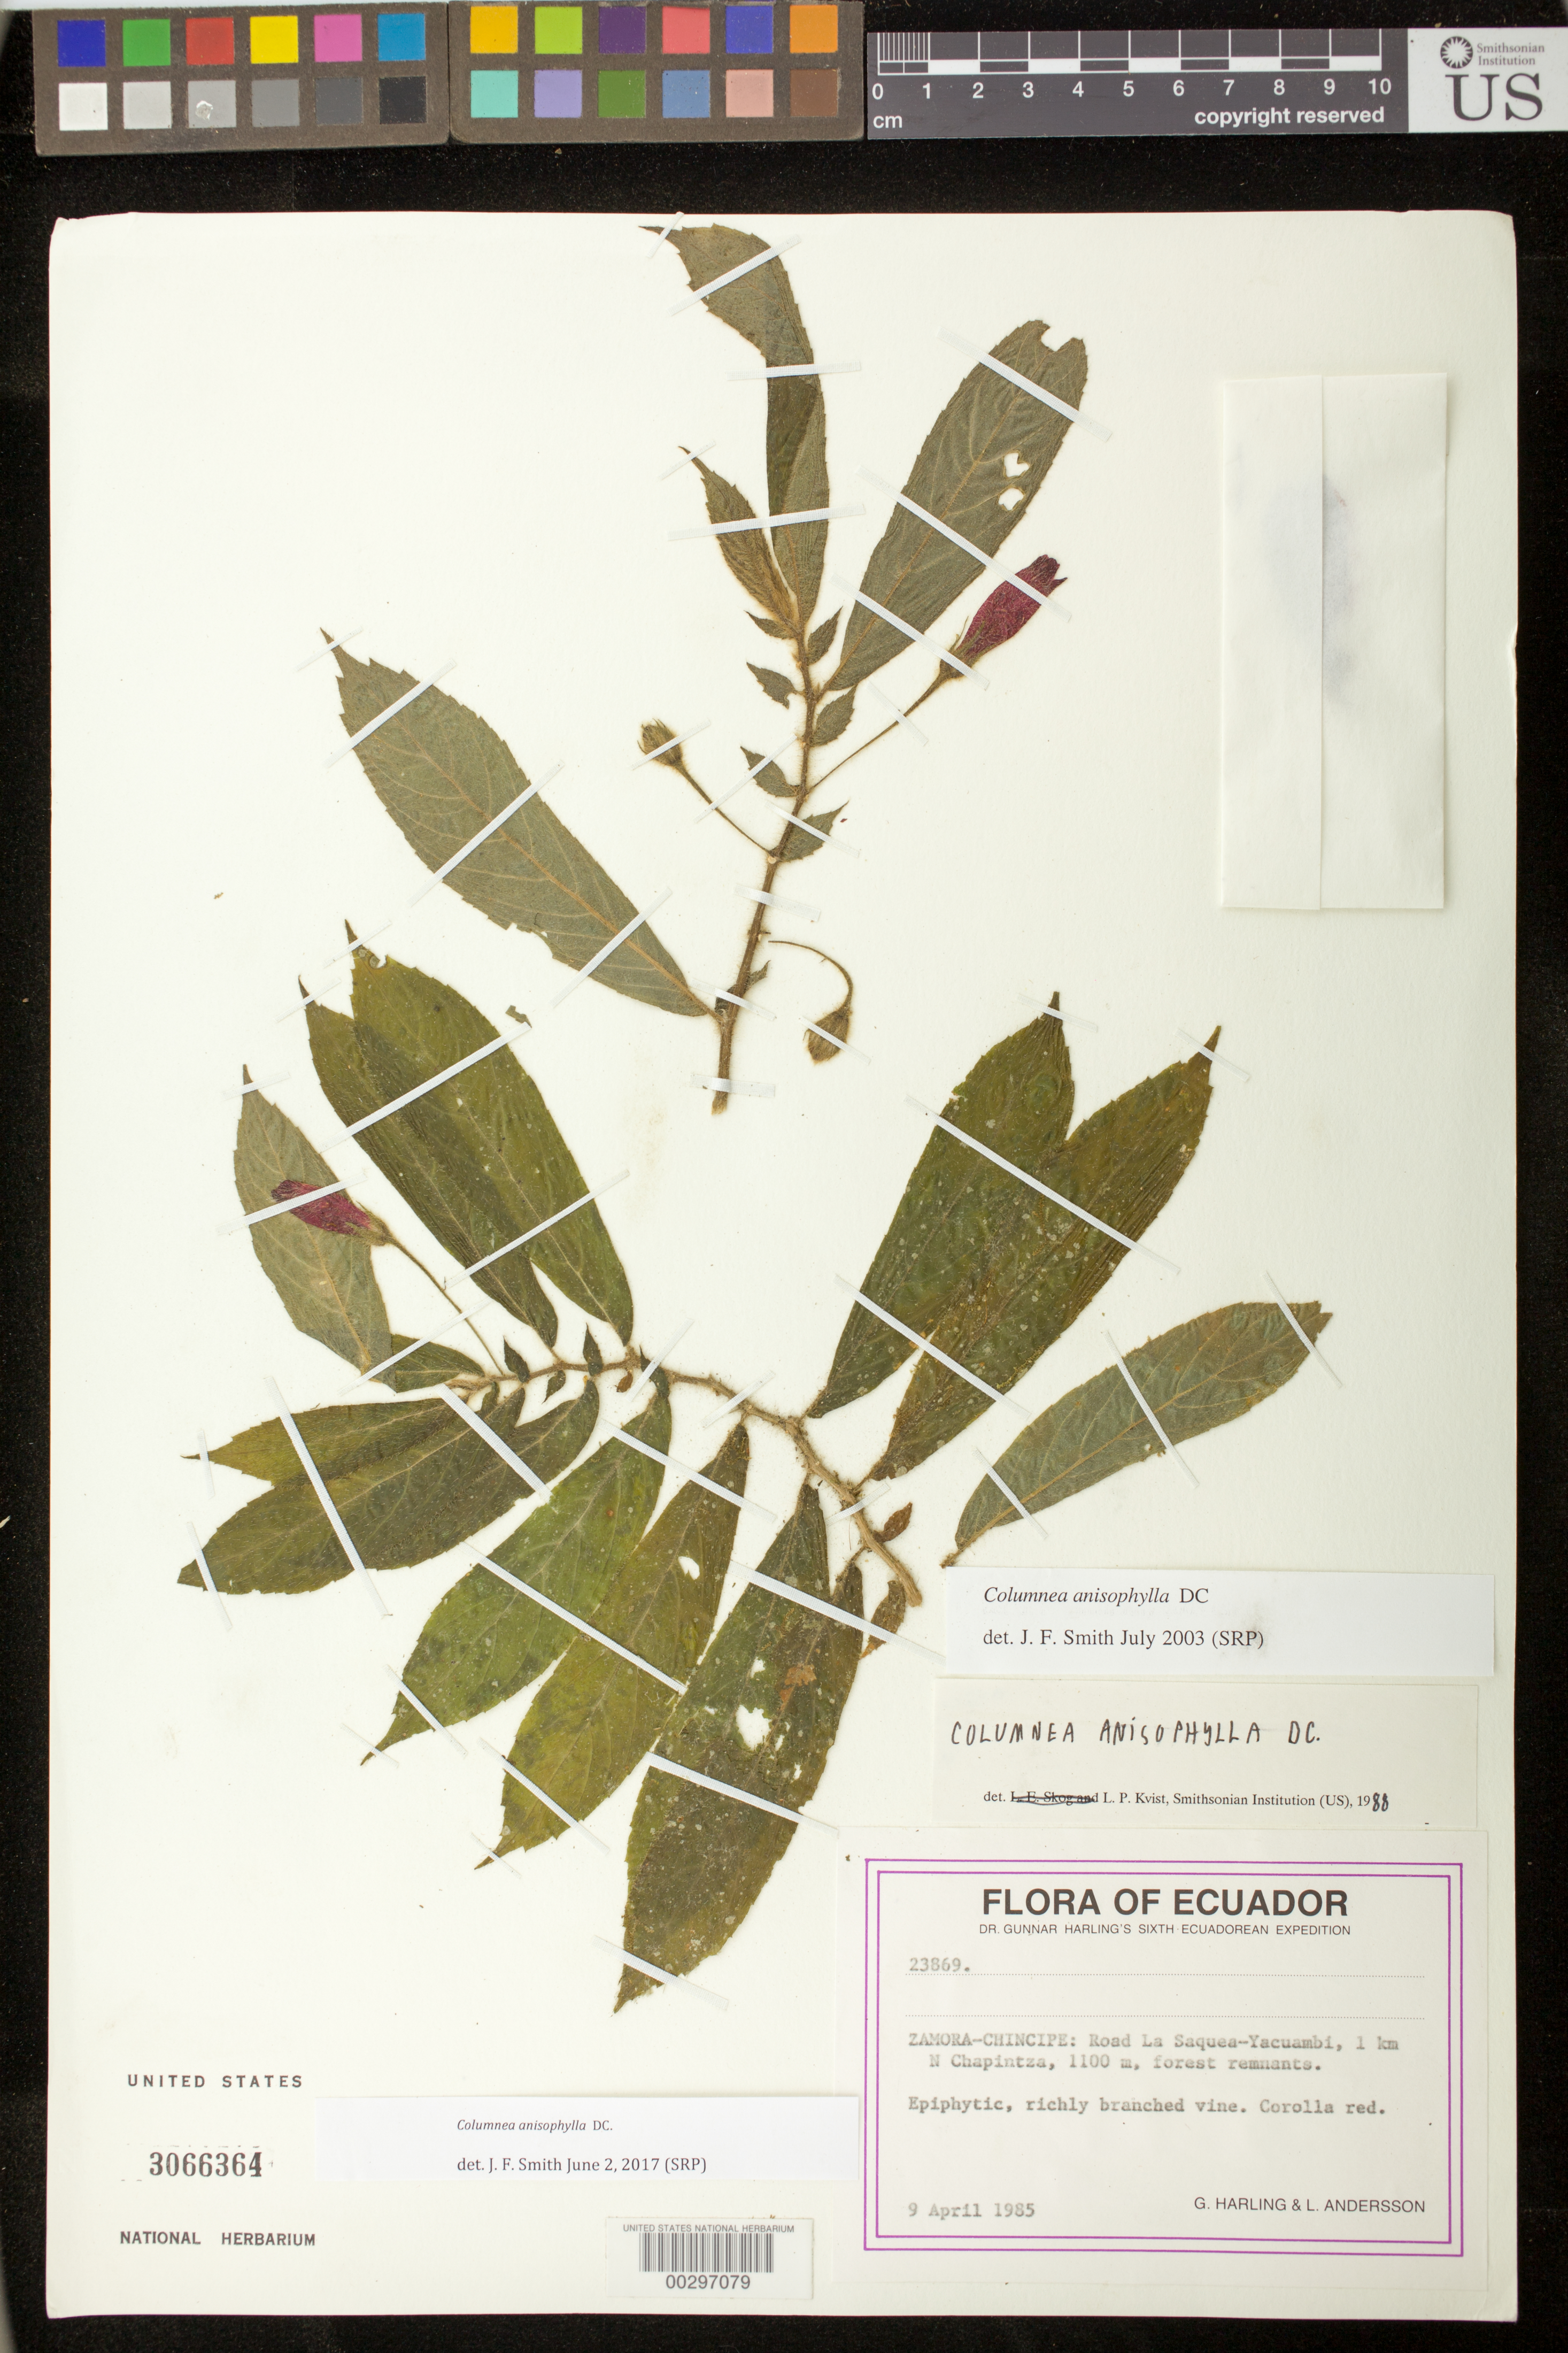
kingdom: Plantae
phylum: Tracheophyta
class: Magnoliopsida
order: Lamiales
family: Gesneriaceae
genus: Columnea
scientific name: Columnea anisophylla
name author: DC.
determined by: Smith, J. F.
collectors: G. Harling & L. Andersson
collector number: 23869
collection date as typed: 09 Apr 1985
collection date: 1985-04-09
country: Ecuador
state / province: Zamora-Chinchipe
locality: N of Chapintza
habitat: forest remnants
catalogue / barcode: US 3066364